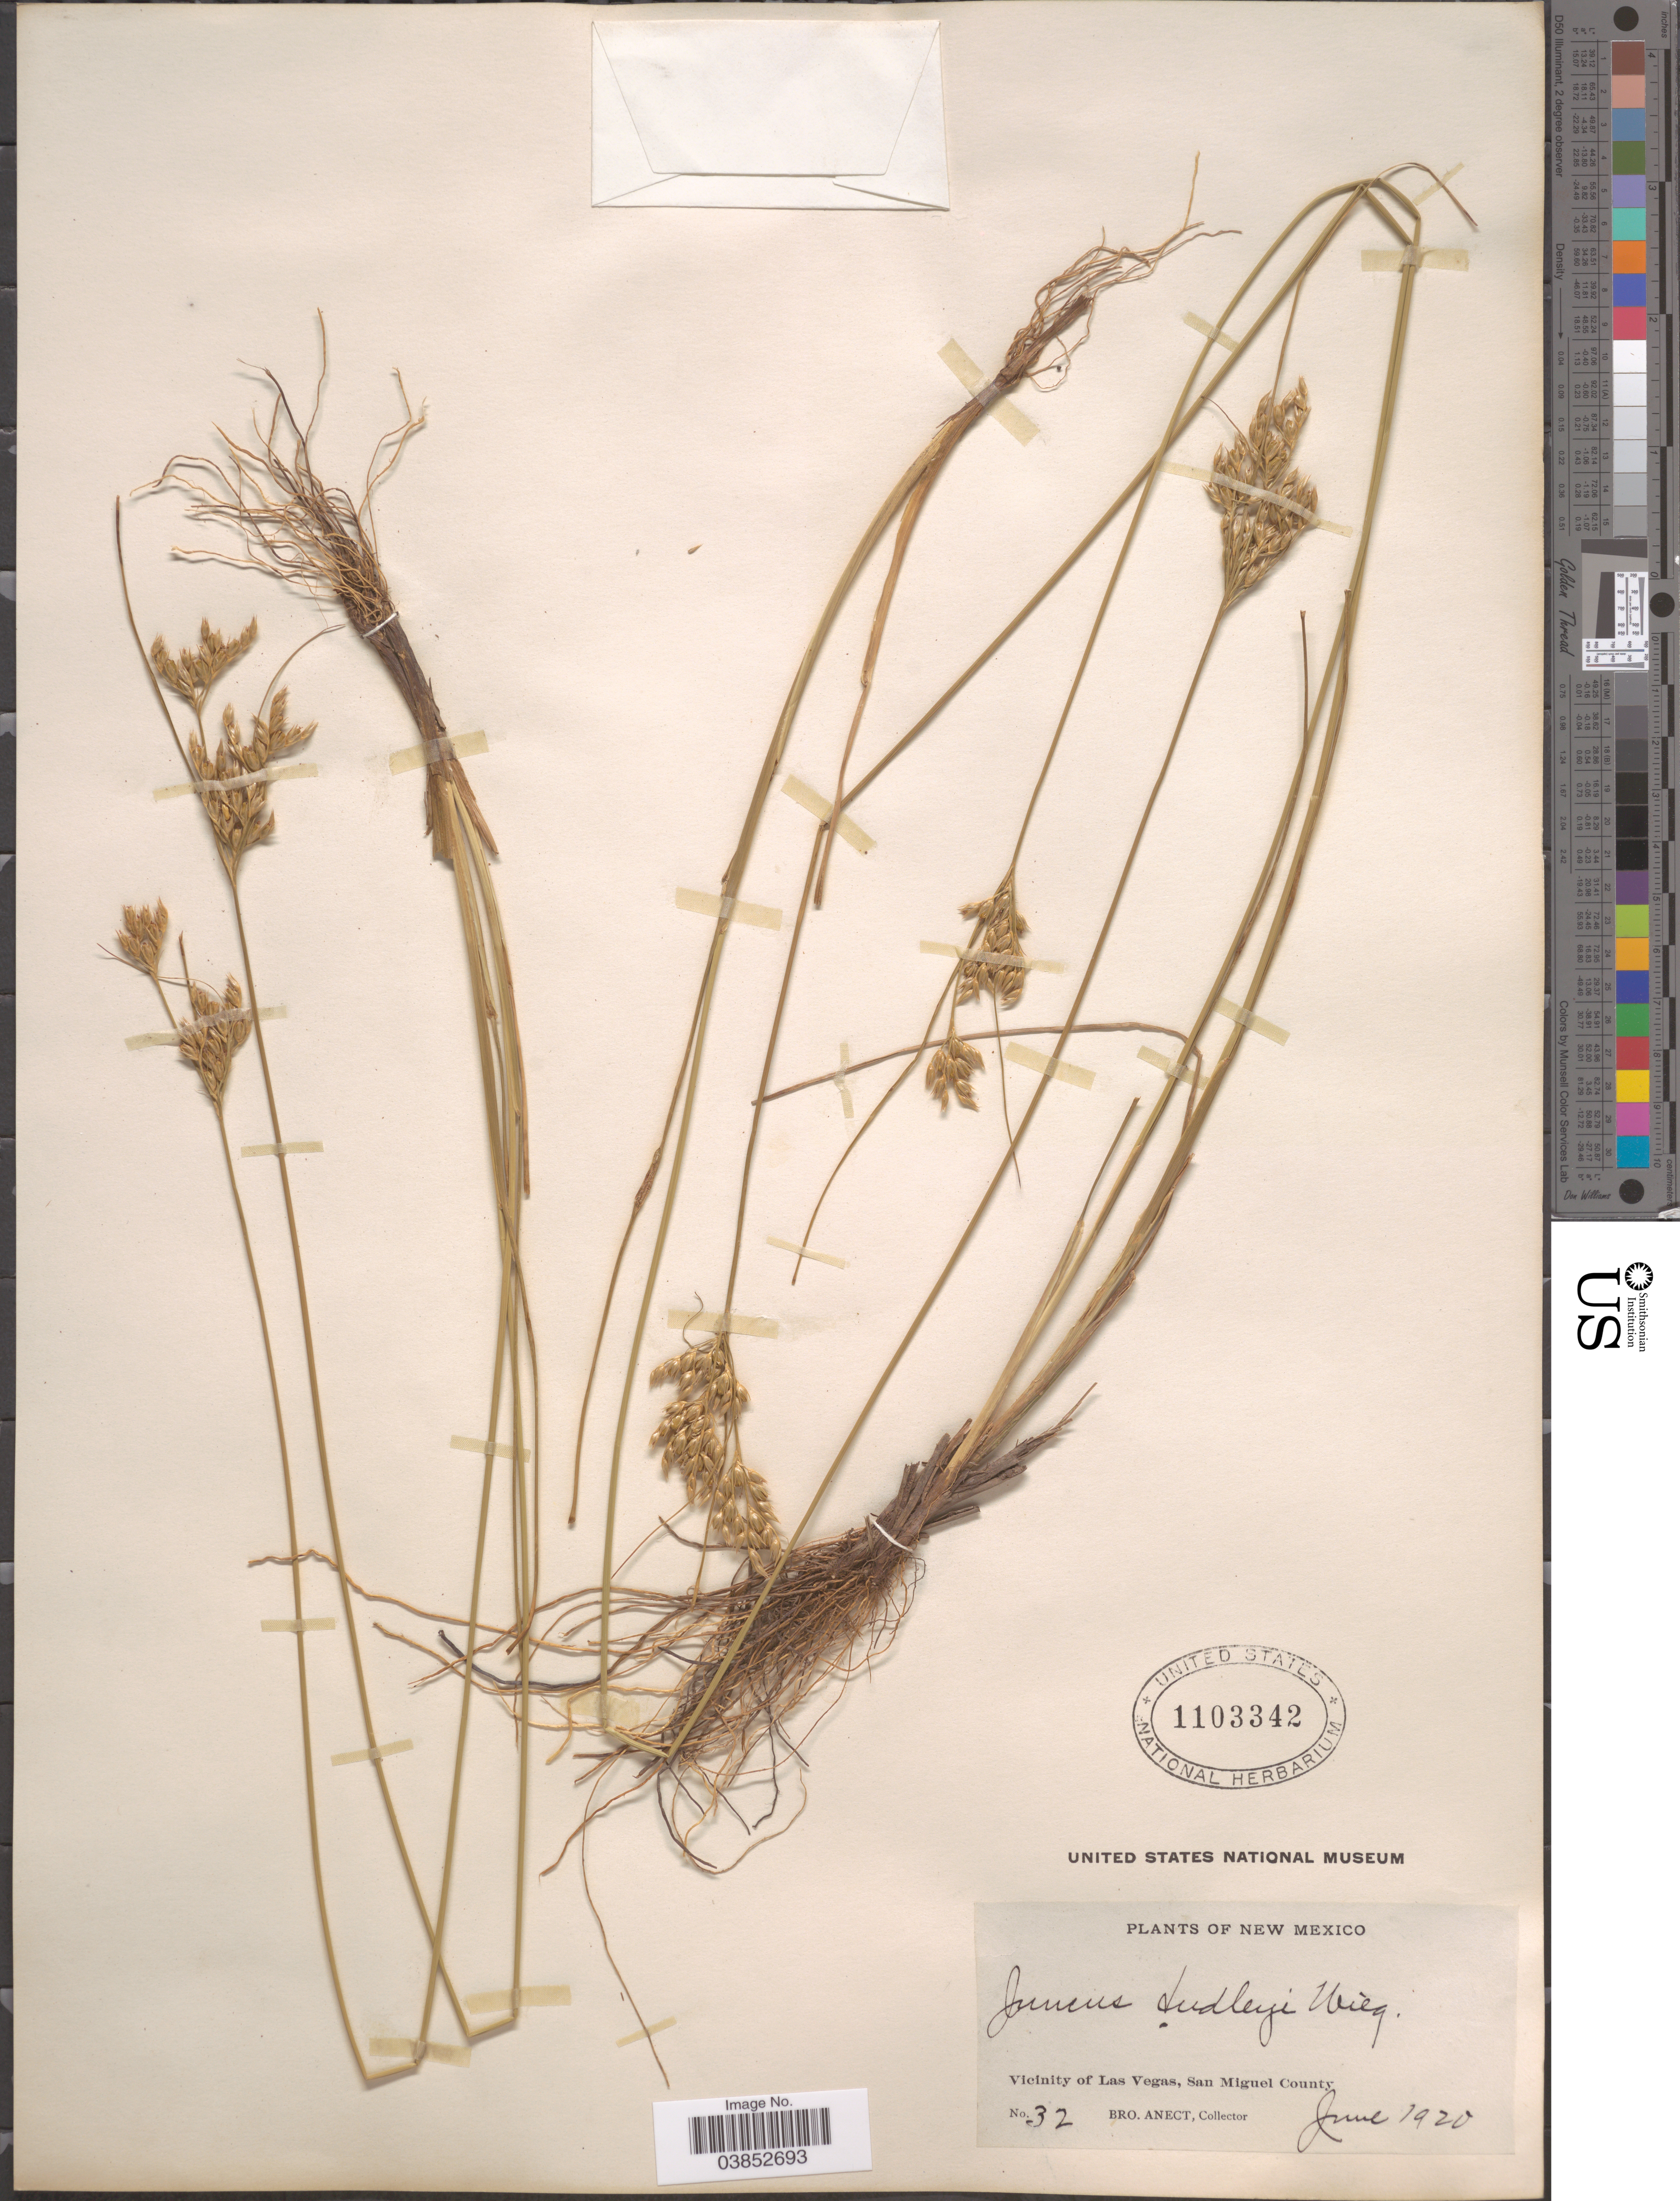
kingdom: Plantae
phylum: Tracheophyta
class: Liliopsida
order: Poales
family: Juncaceae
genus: Juncus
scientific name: Juncus dudleyi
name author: Wiegand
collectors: B. Anect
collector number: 32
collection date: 1920-06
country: United States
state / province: New Mexico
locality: Vicinity of Las Vegas, San Miguel County.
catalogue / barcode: US 1103342